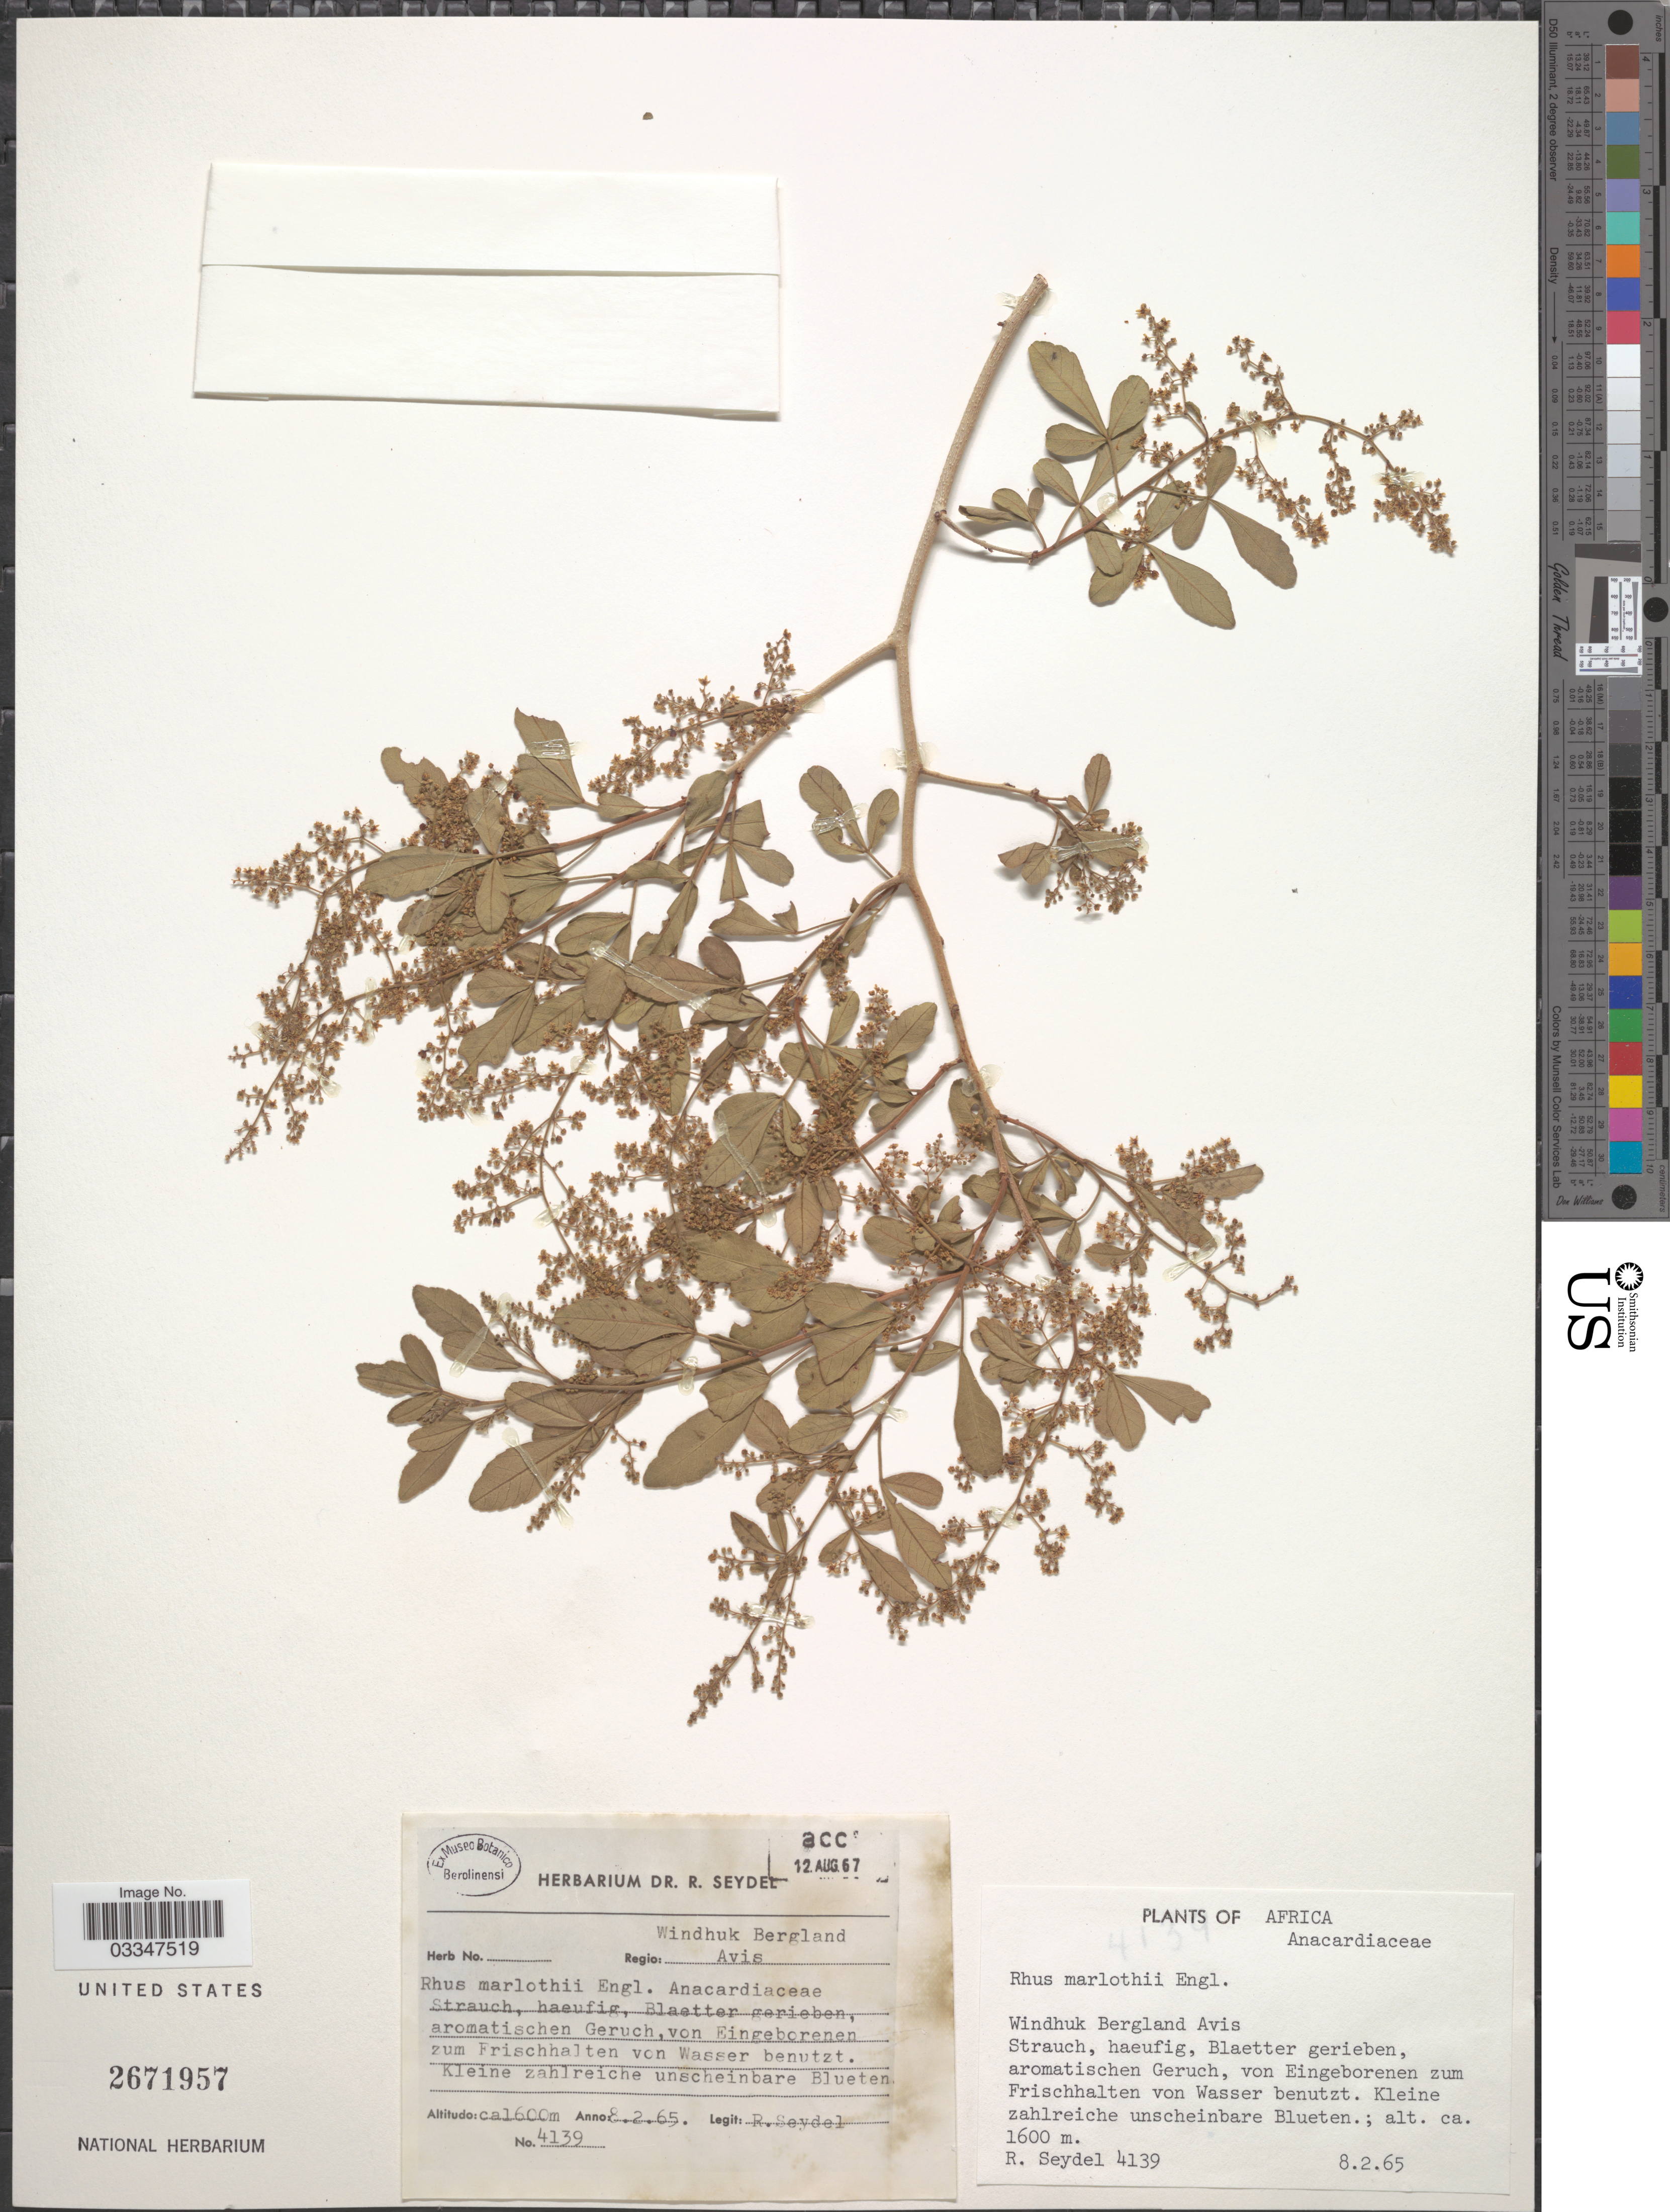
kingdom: Plantae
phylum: Tracheophyta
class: Magnoliopsida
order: Sapindales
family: Anacardiaceae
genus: Rhus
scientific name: Rhus marlothii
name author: Engl.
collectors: R. Seydel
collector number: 4139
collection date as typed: Transcribed d/m/y: 8/2/65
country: Namibia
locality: Africa. Regio: Windhuk Bergland Avis.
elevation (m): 1600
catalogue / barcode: US 2671957